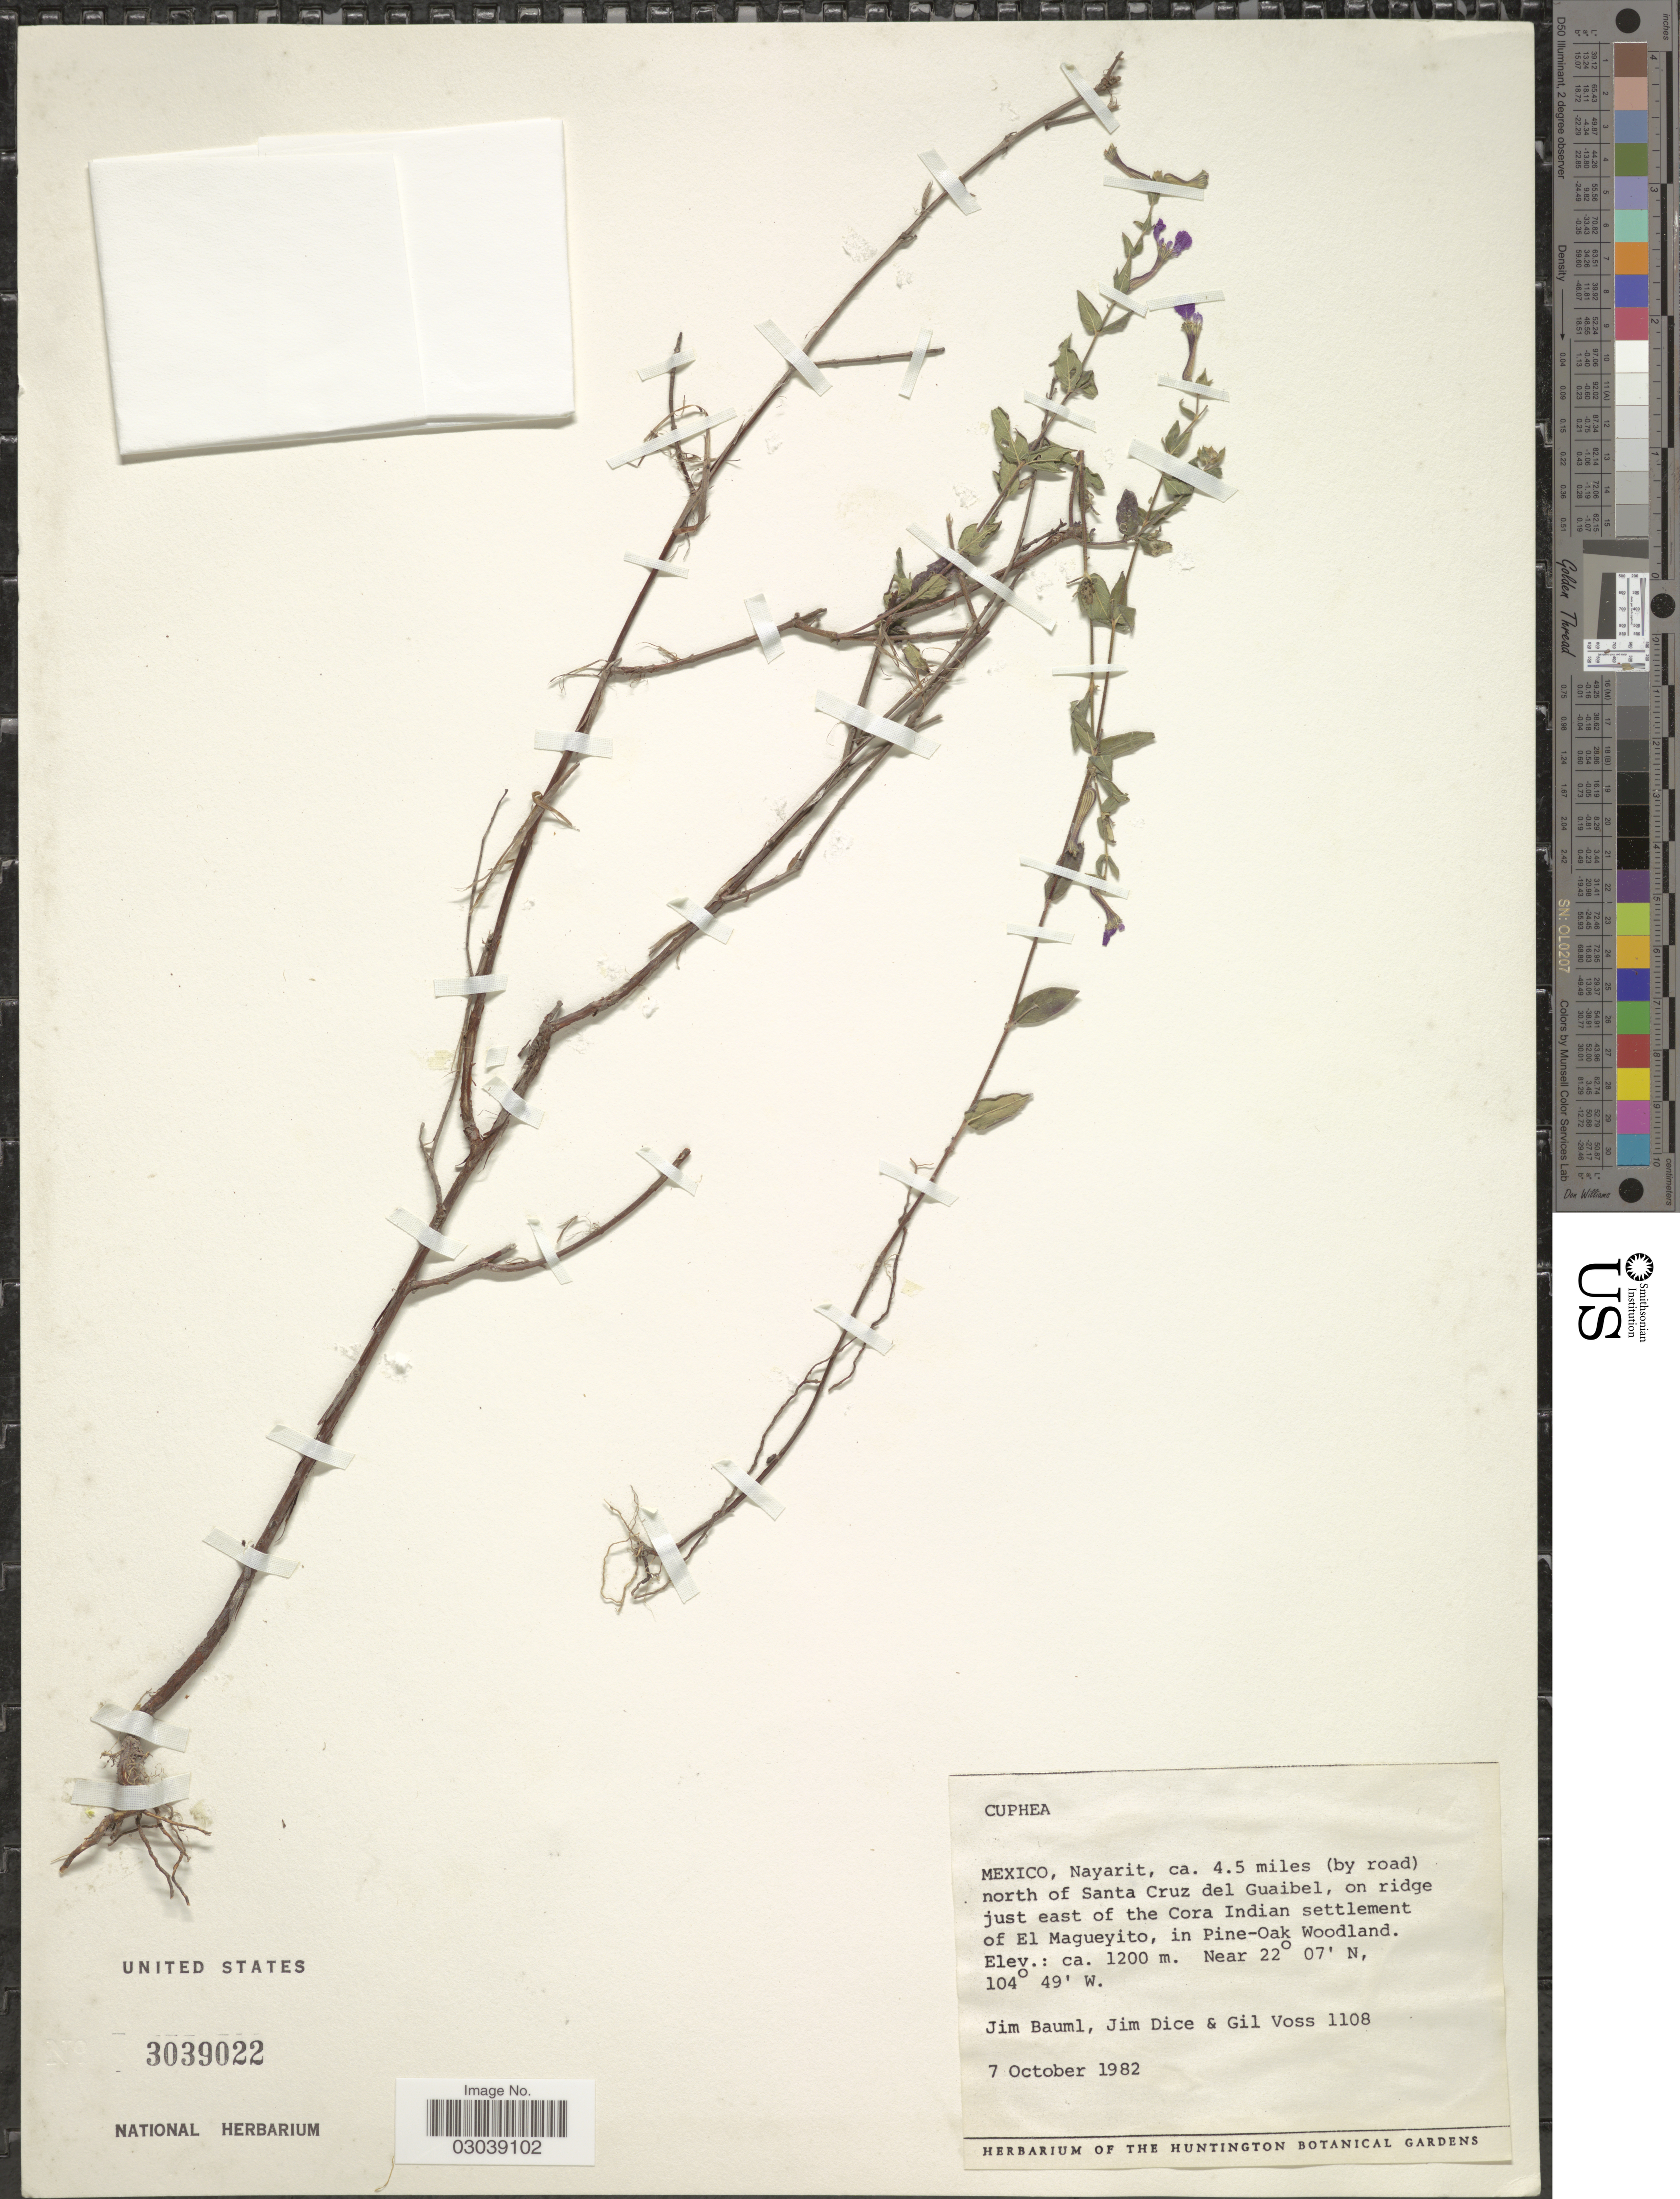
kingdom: Plantae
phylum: Tracheophyta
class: Magnoliopsida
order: Myrtales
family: Lythraceae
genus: Cuphea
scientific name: Cuphea sp.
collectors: J. Bauml, J. Dice & G. Voss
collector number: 1108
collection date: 1982-10-07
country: Mexico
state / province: Nayarit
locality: Ca. 4.5 miles (by road) north of Santa Cruz del Guaibel, on ridge just east of the Cora Indian settlement of El Magueyito.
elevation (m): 1200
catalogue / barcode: US 3039022